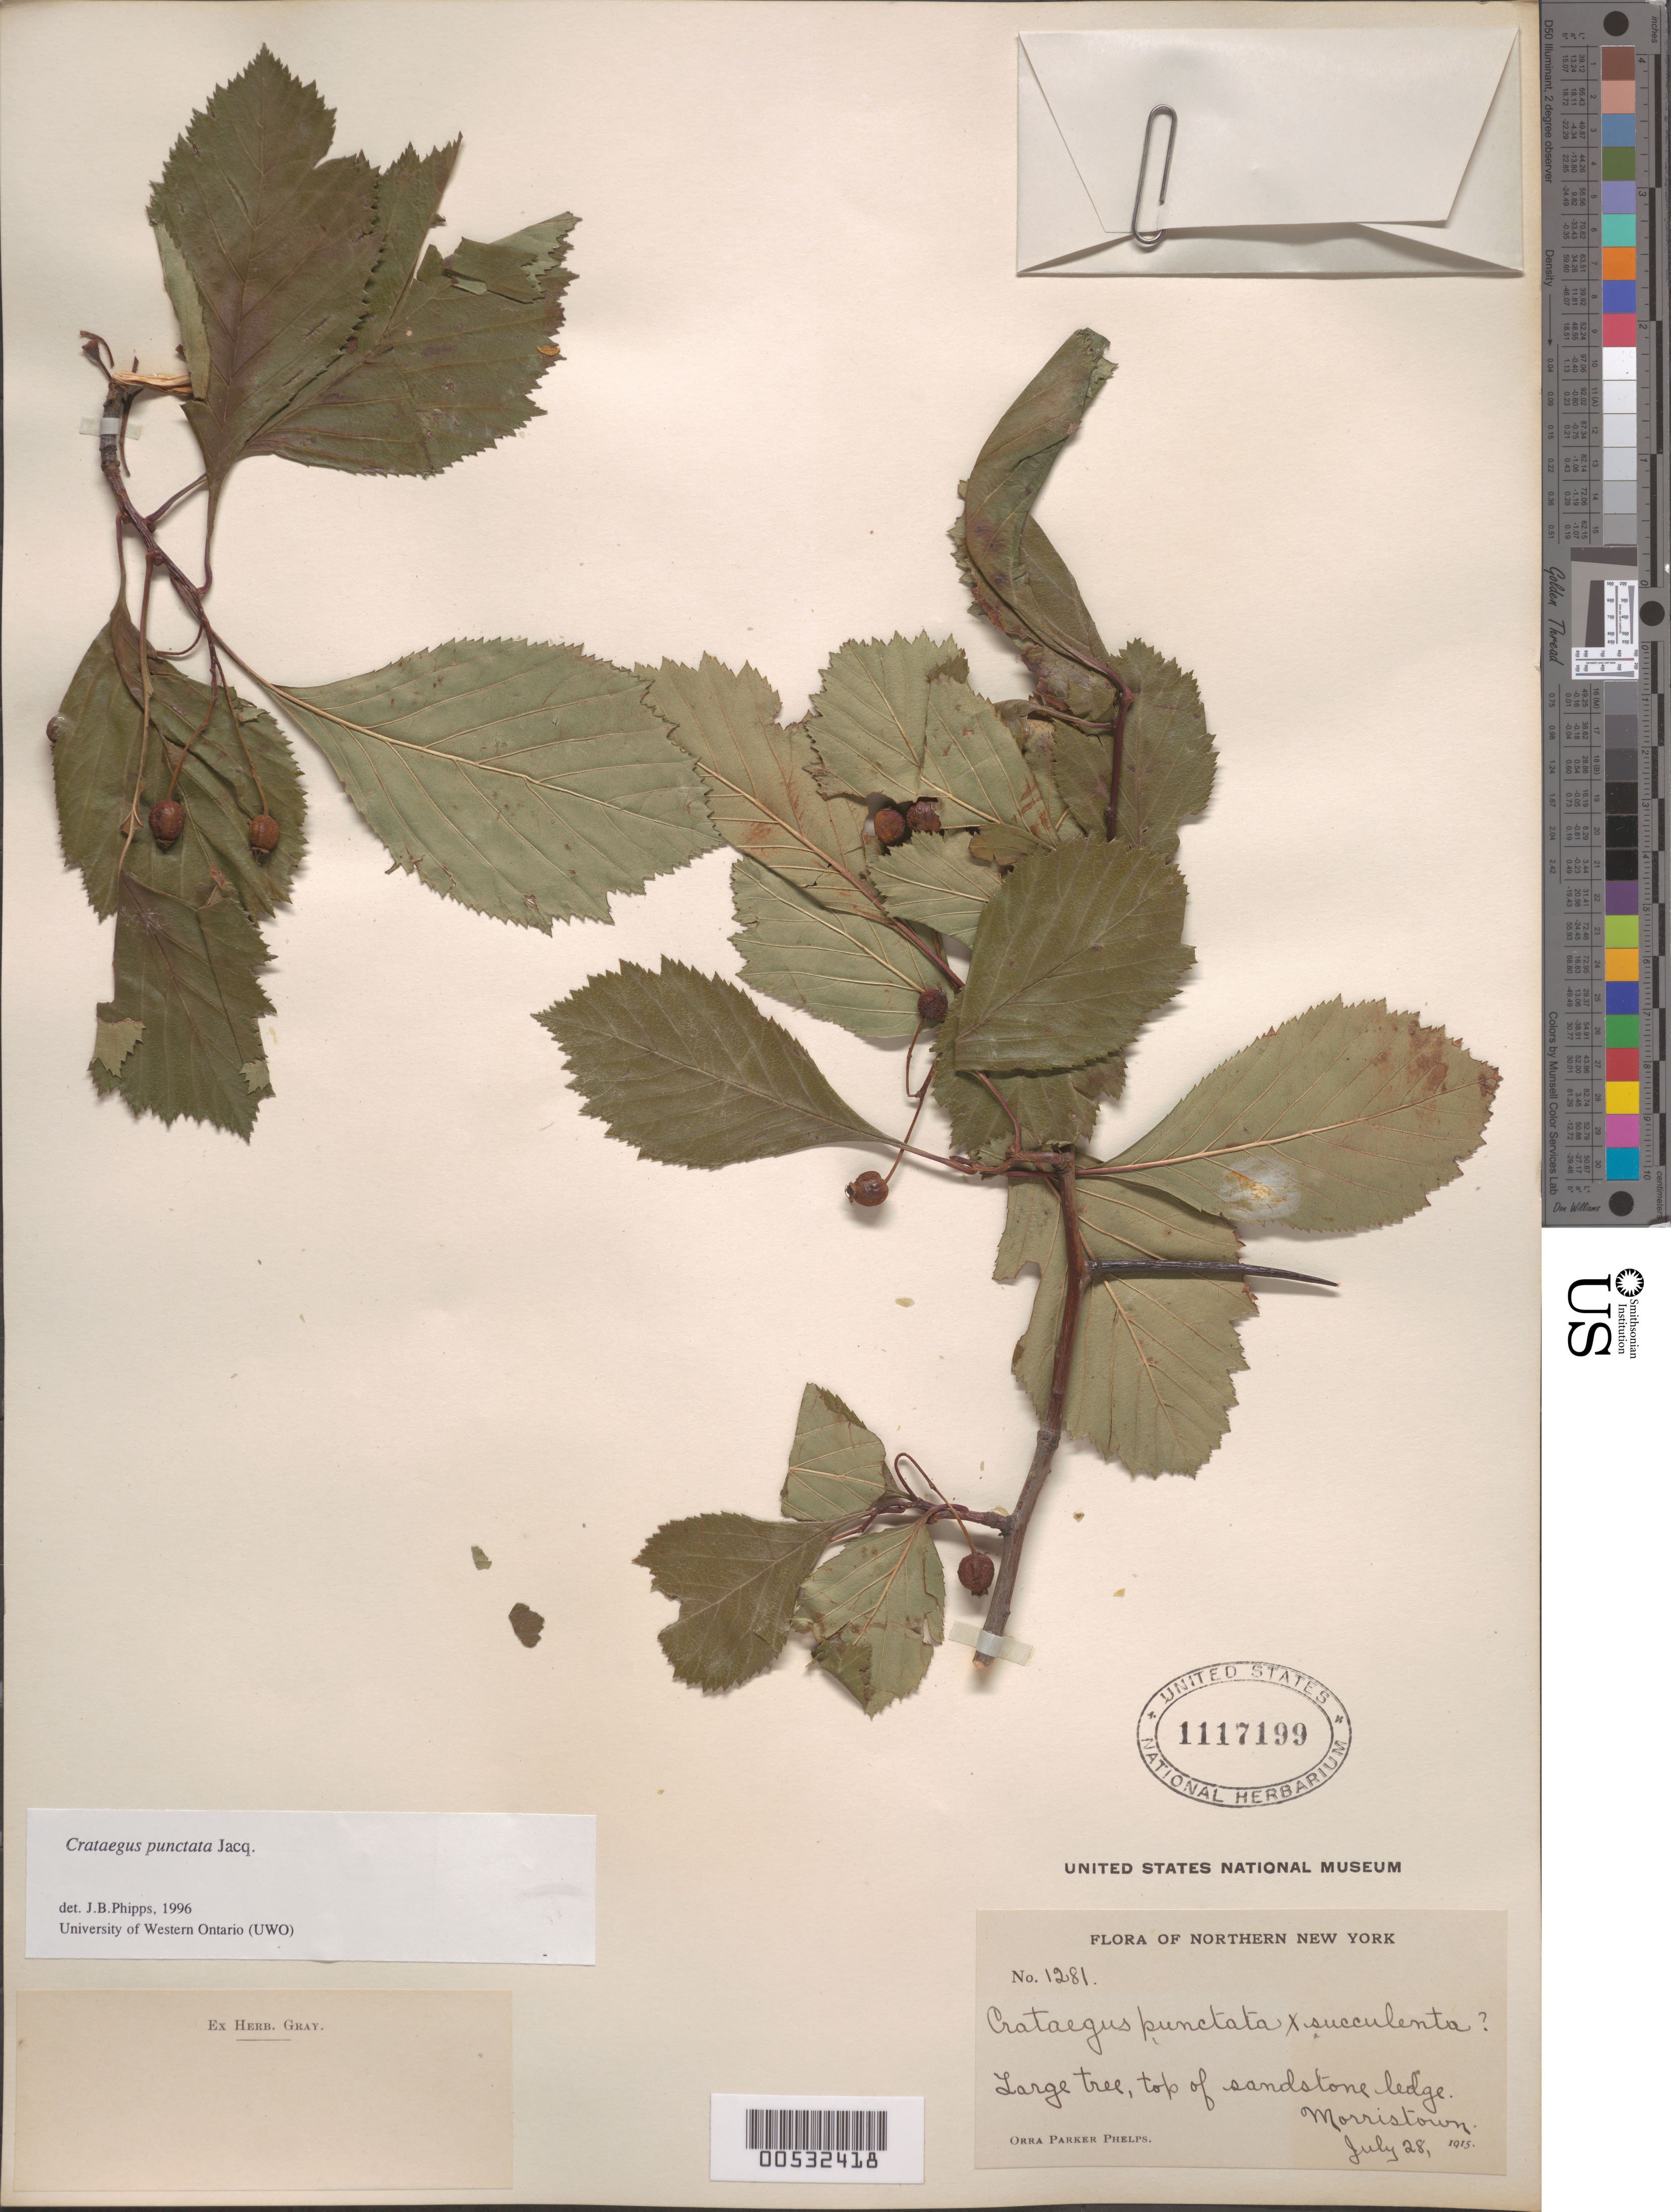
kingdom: Plantae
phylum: Tracheophyta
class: Magnoliopsida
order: Rosales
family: Rosaceae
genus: Crataegus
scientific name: Crataegus punctata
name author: Jacq.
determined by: Phipps, James B., (UWO), University of Western Ontario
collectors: O. P. Phelps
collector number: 1281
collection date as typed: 28 Jul 1915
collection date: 1915-07-28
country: United States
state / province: New York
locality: Morristown, Northern New York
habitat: top of sandstone ledge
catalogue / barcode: US 1117199